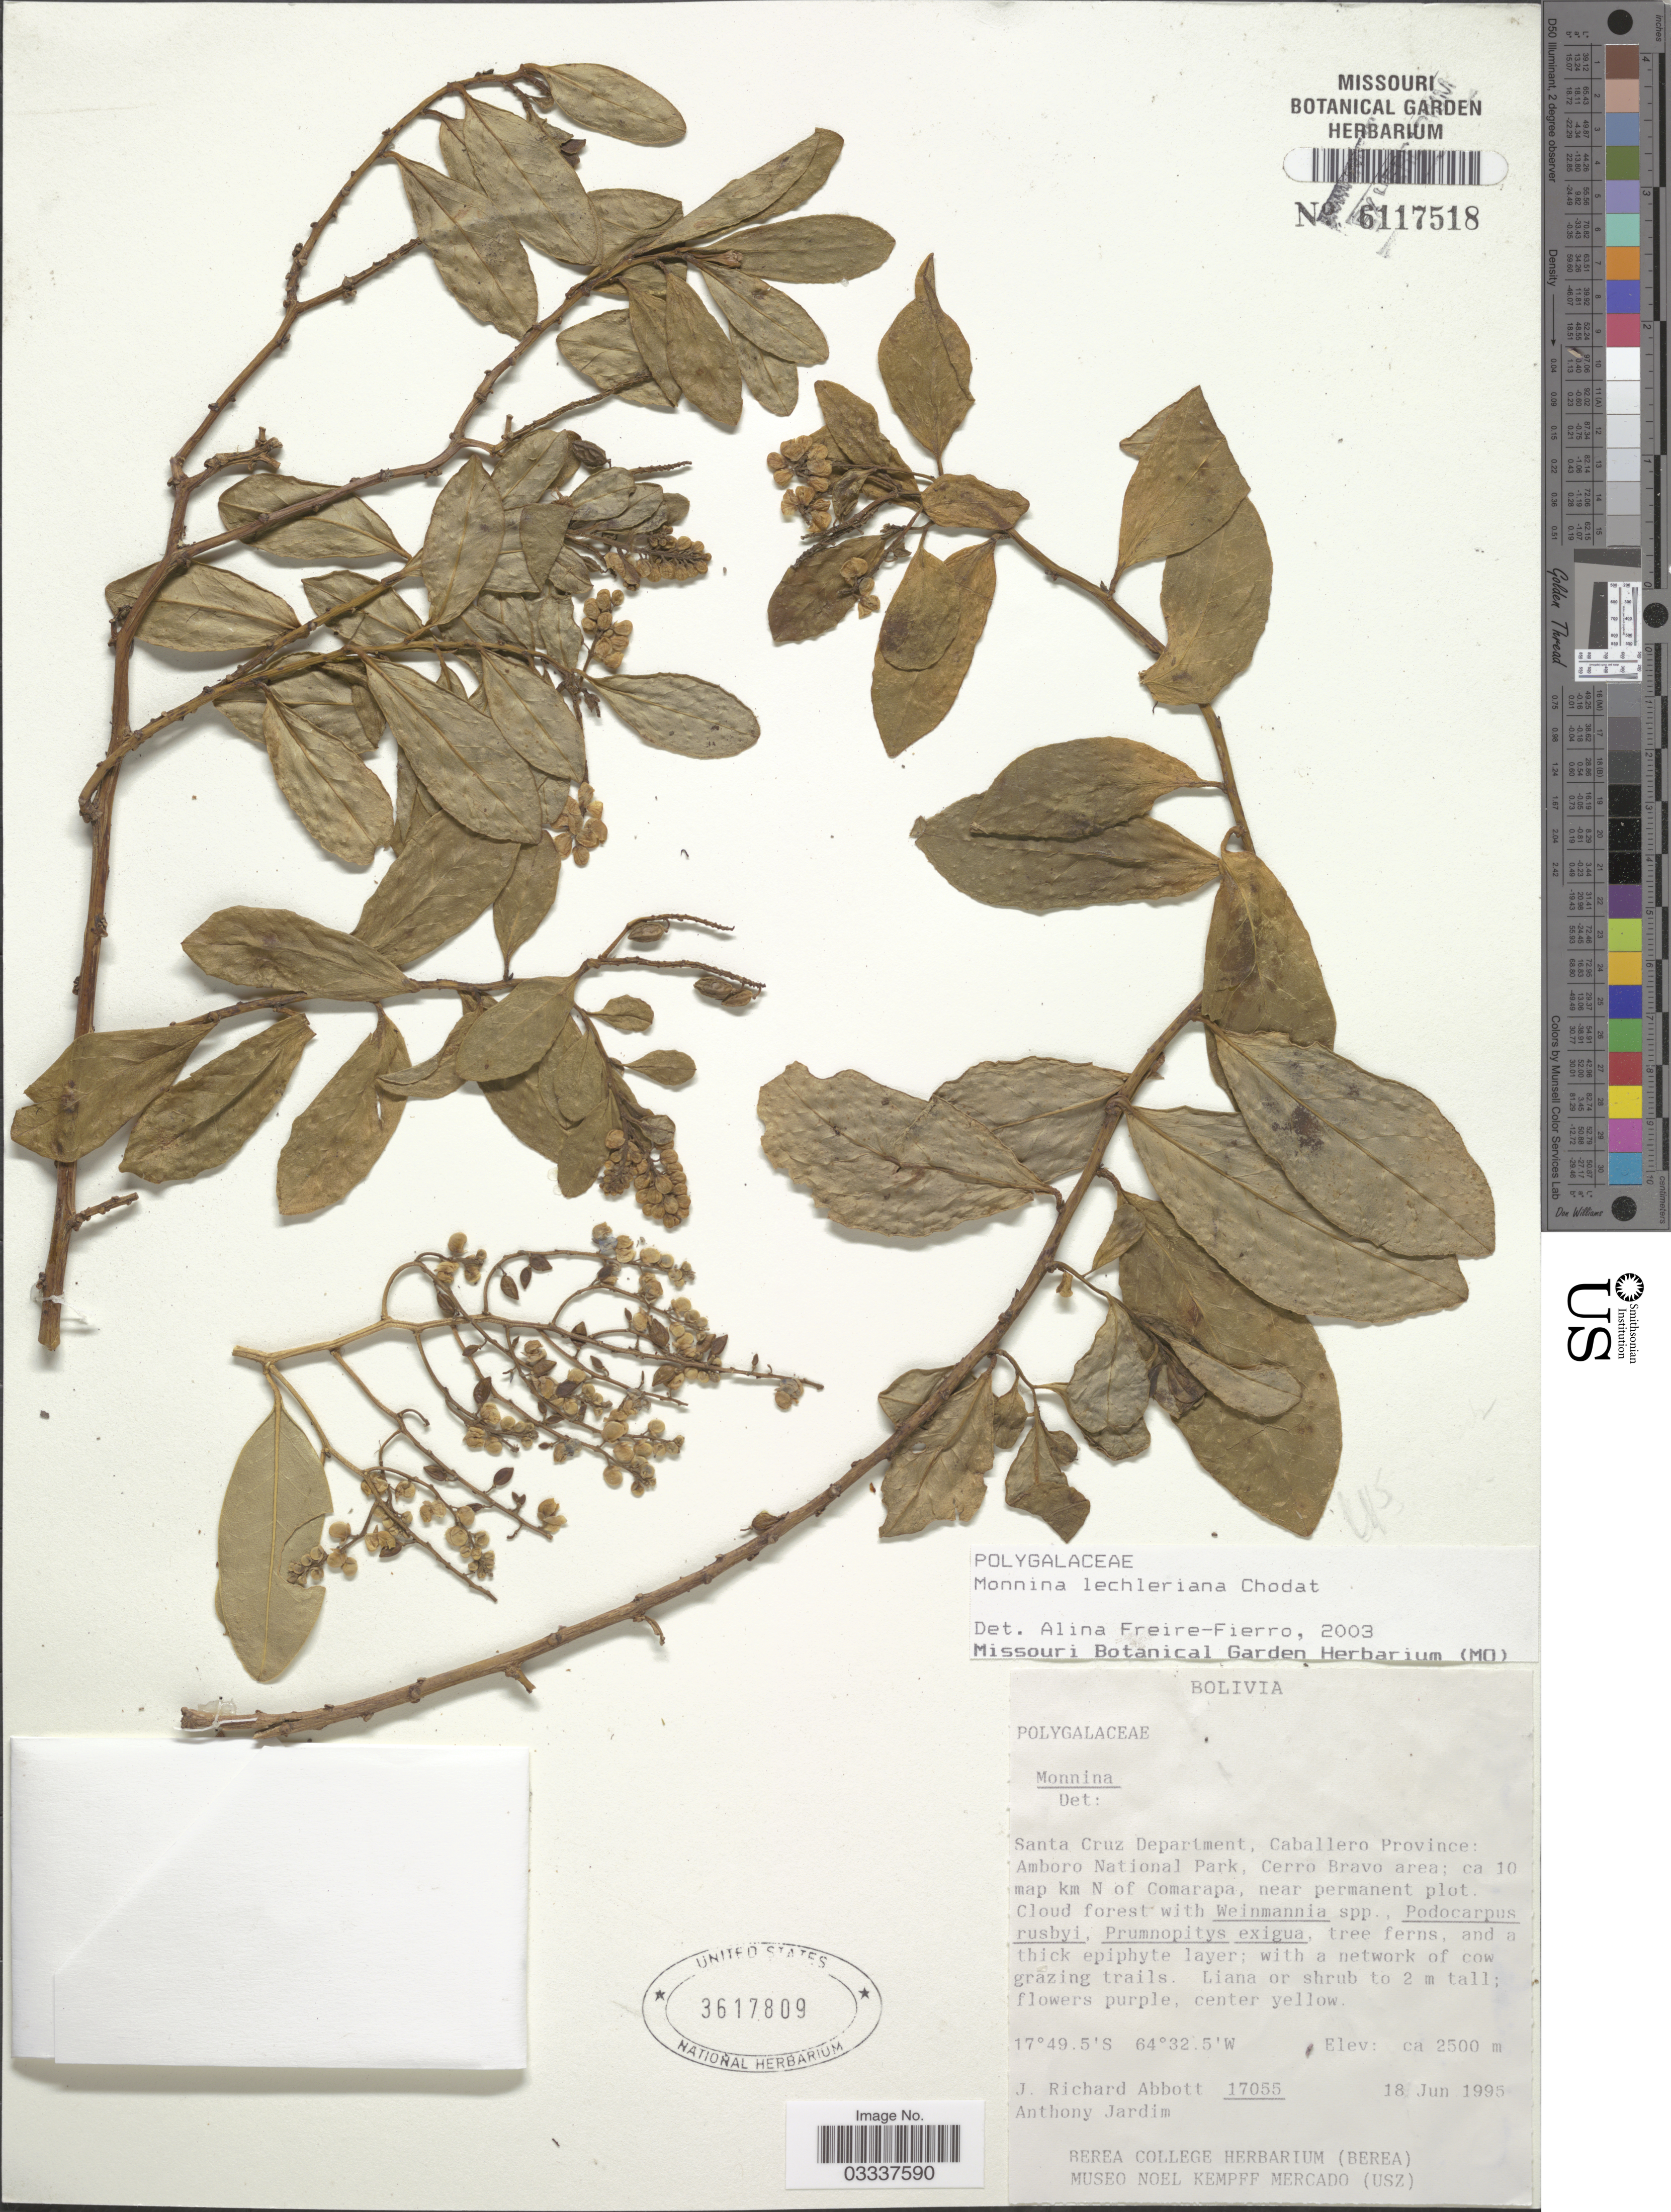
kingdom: Plantae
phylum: Tracheophyta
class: Magnoliopsida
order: Fabales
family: Polygalaceae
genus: Monnina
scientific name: Monnina lechleriana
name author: Chodat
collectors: J. R. Abbott & A. Jardim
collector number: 17055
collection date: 1995-06-18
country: Bolivia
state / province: Santa Cruz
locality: Santa Cruz Department, Caballero Province: Amboro National Park, Cerro Bravo area; ca 10 map km N of Comarapa, near permanent plot.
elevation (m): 2500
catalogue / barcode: US 3617809